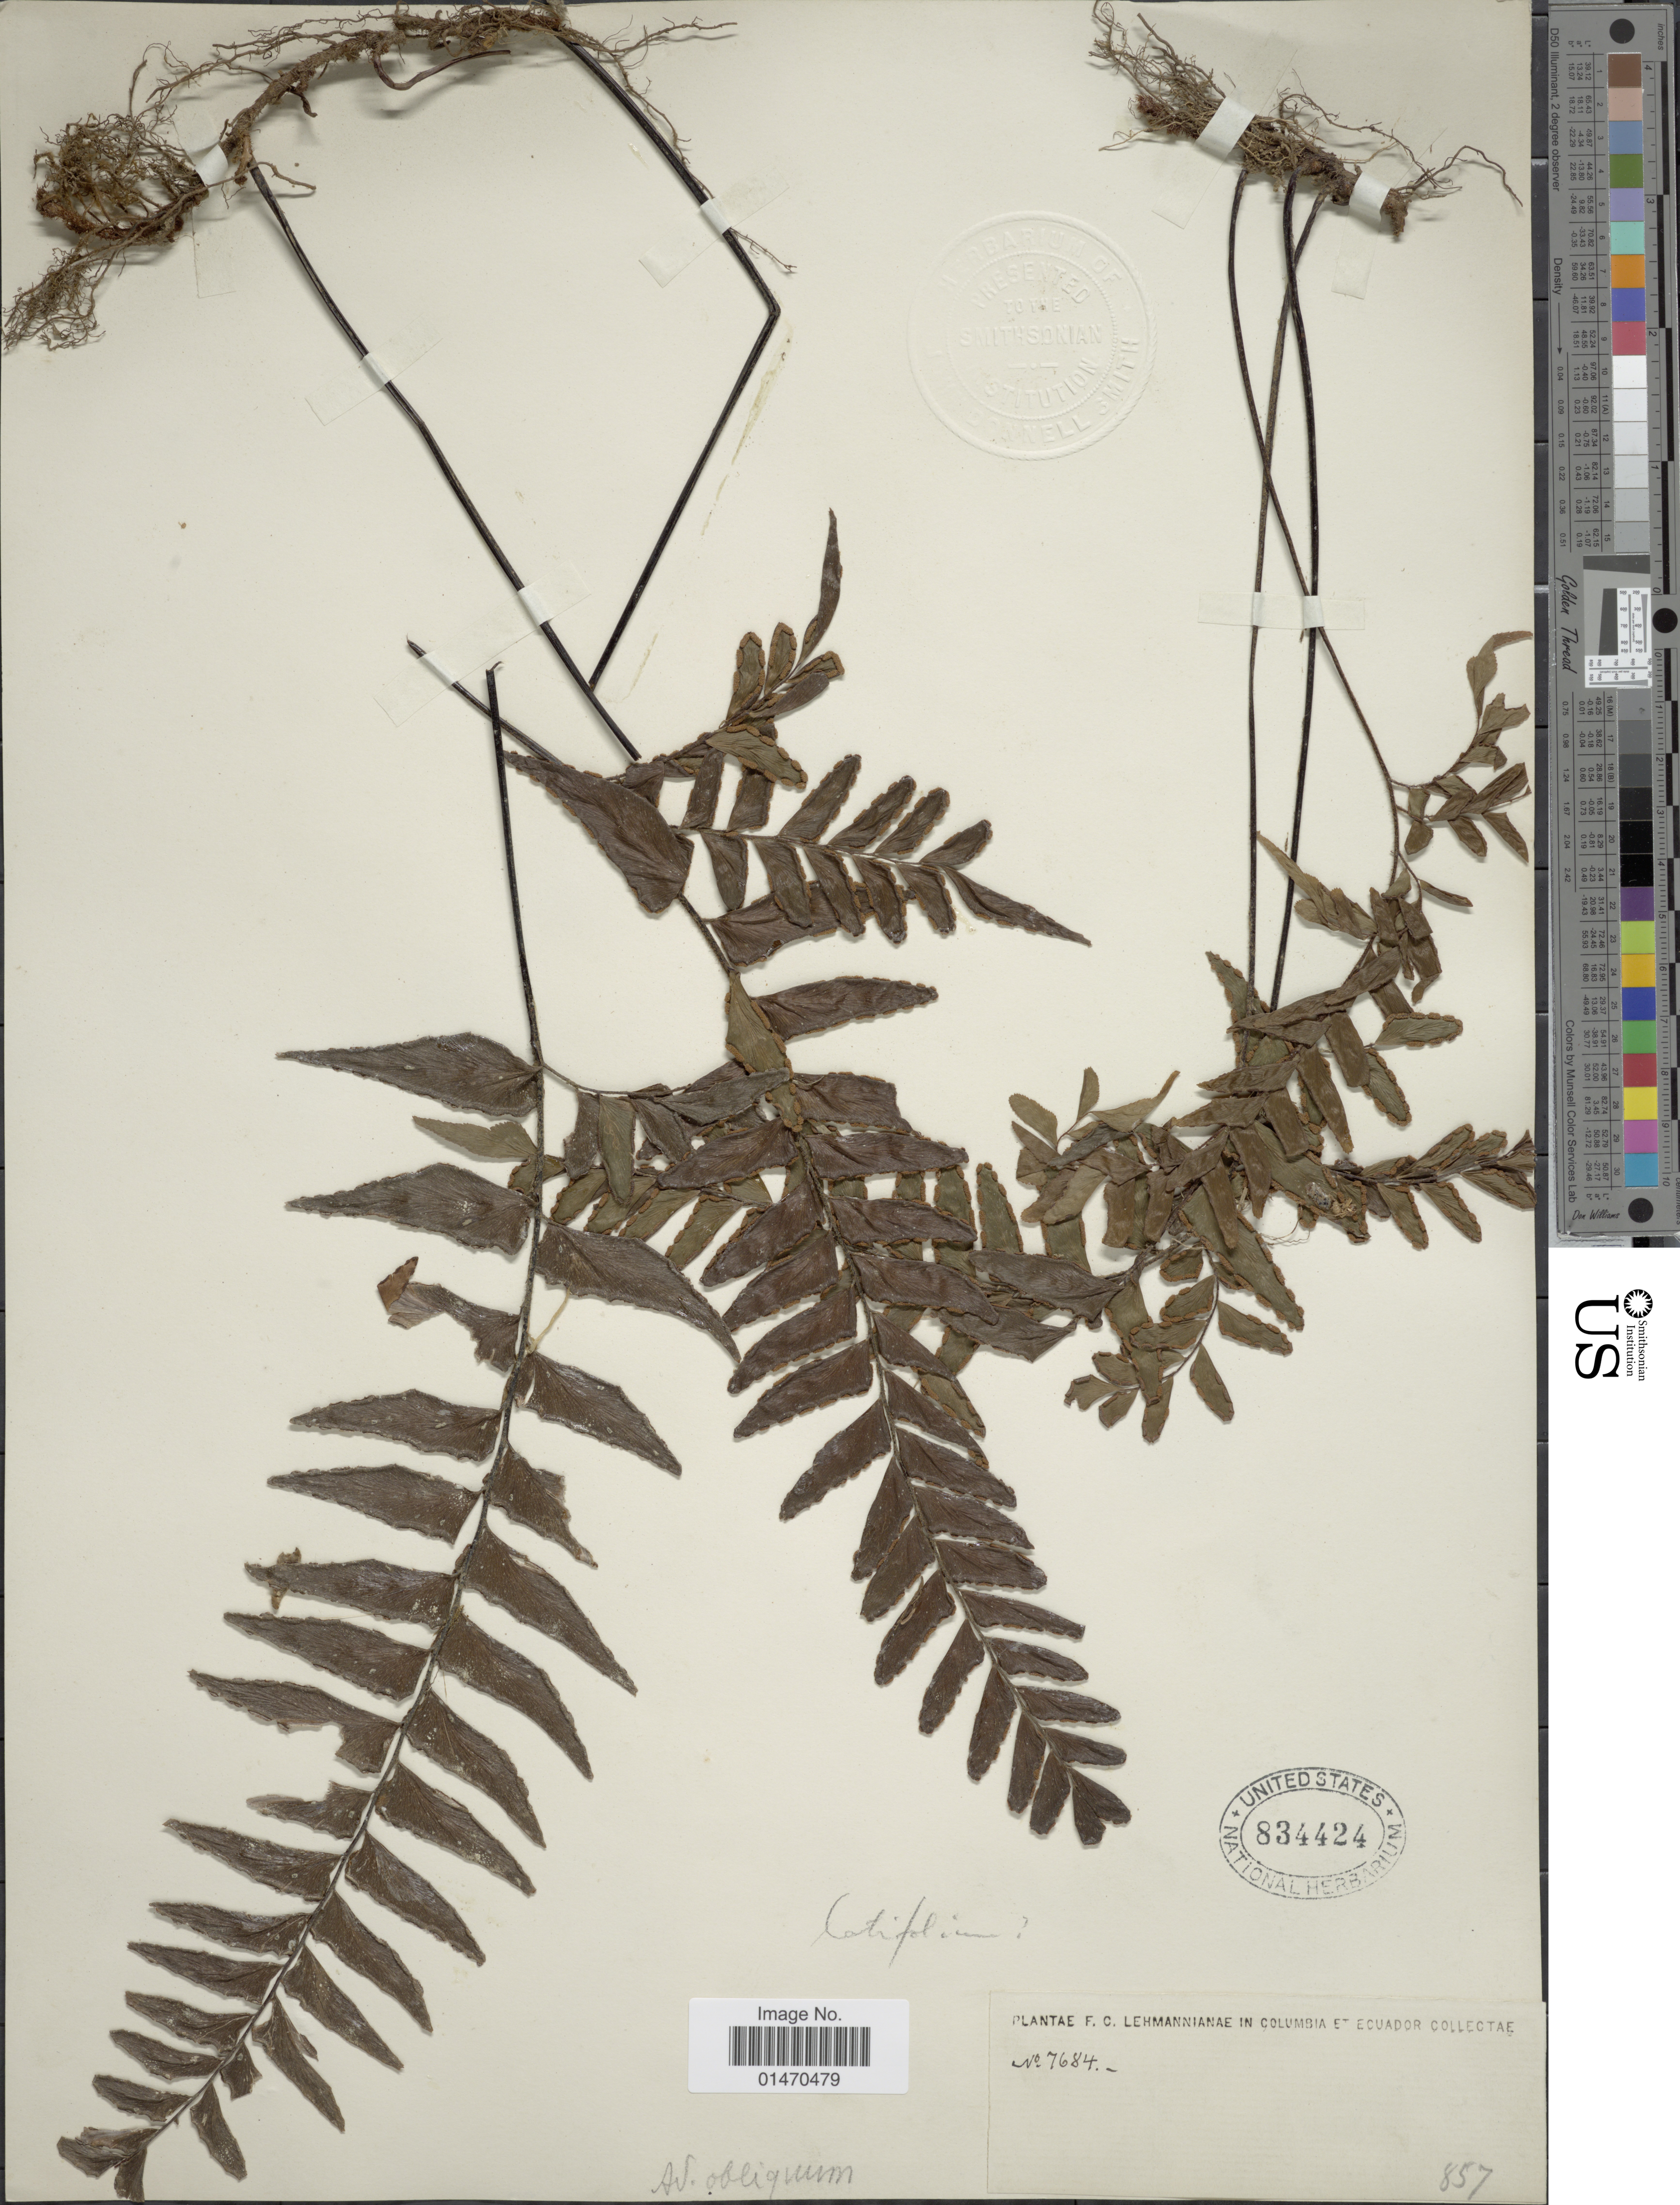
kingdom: Plantae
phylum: Tracheophyta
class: Polypodiopsida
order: Polypodiales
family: Pteridaceae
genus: Adiantum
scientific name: Adiantum latifolium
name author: Lam.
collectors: F. C. Lehmann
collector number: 7684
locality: Columbia Et Ecuador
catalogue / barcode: US 834424